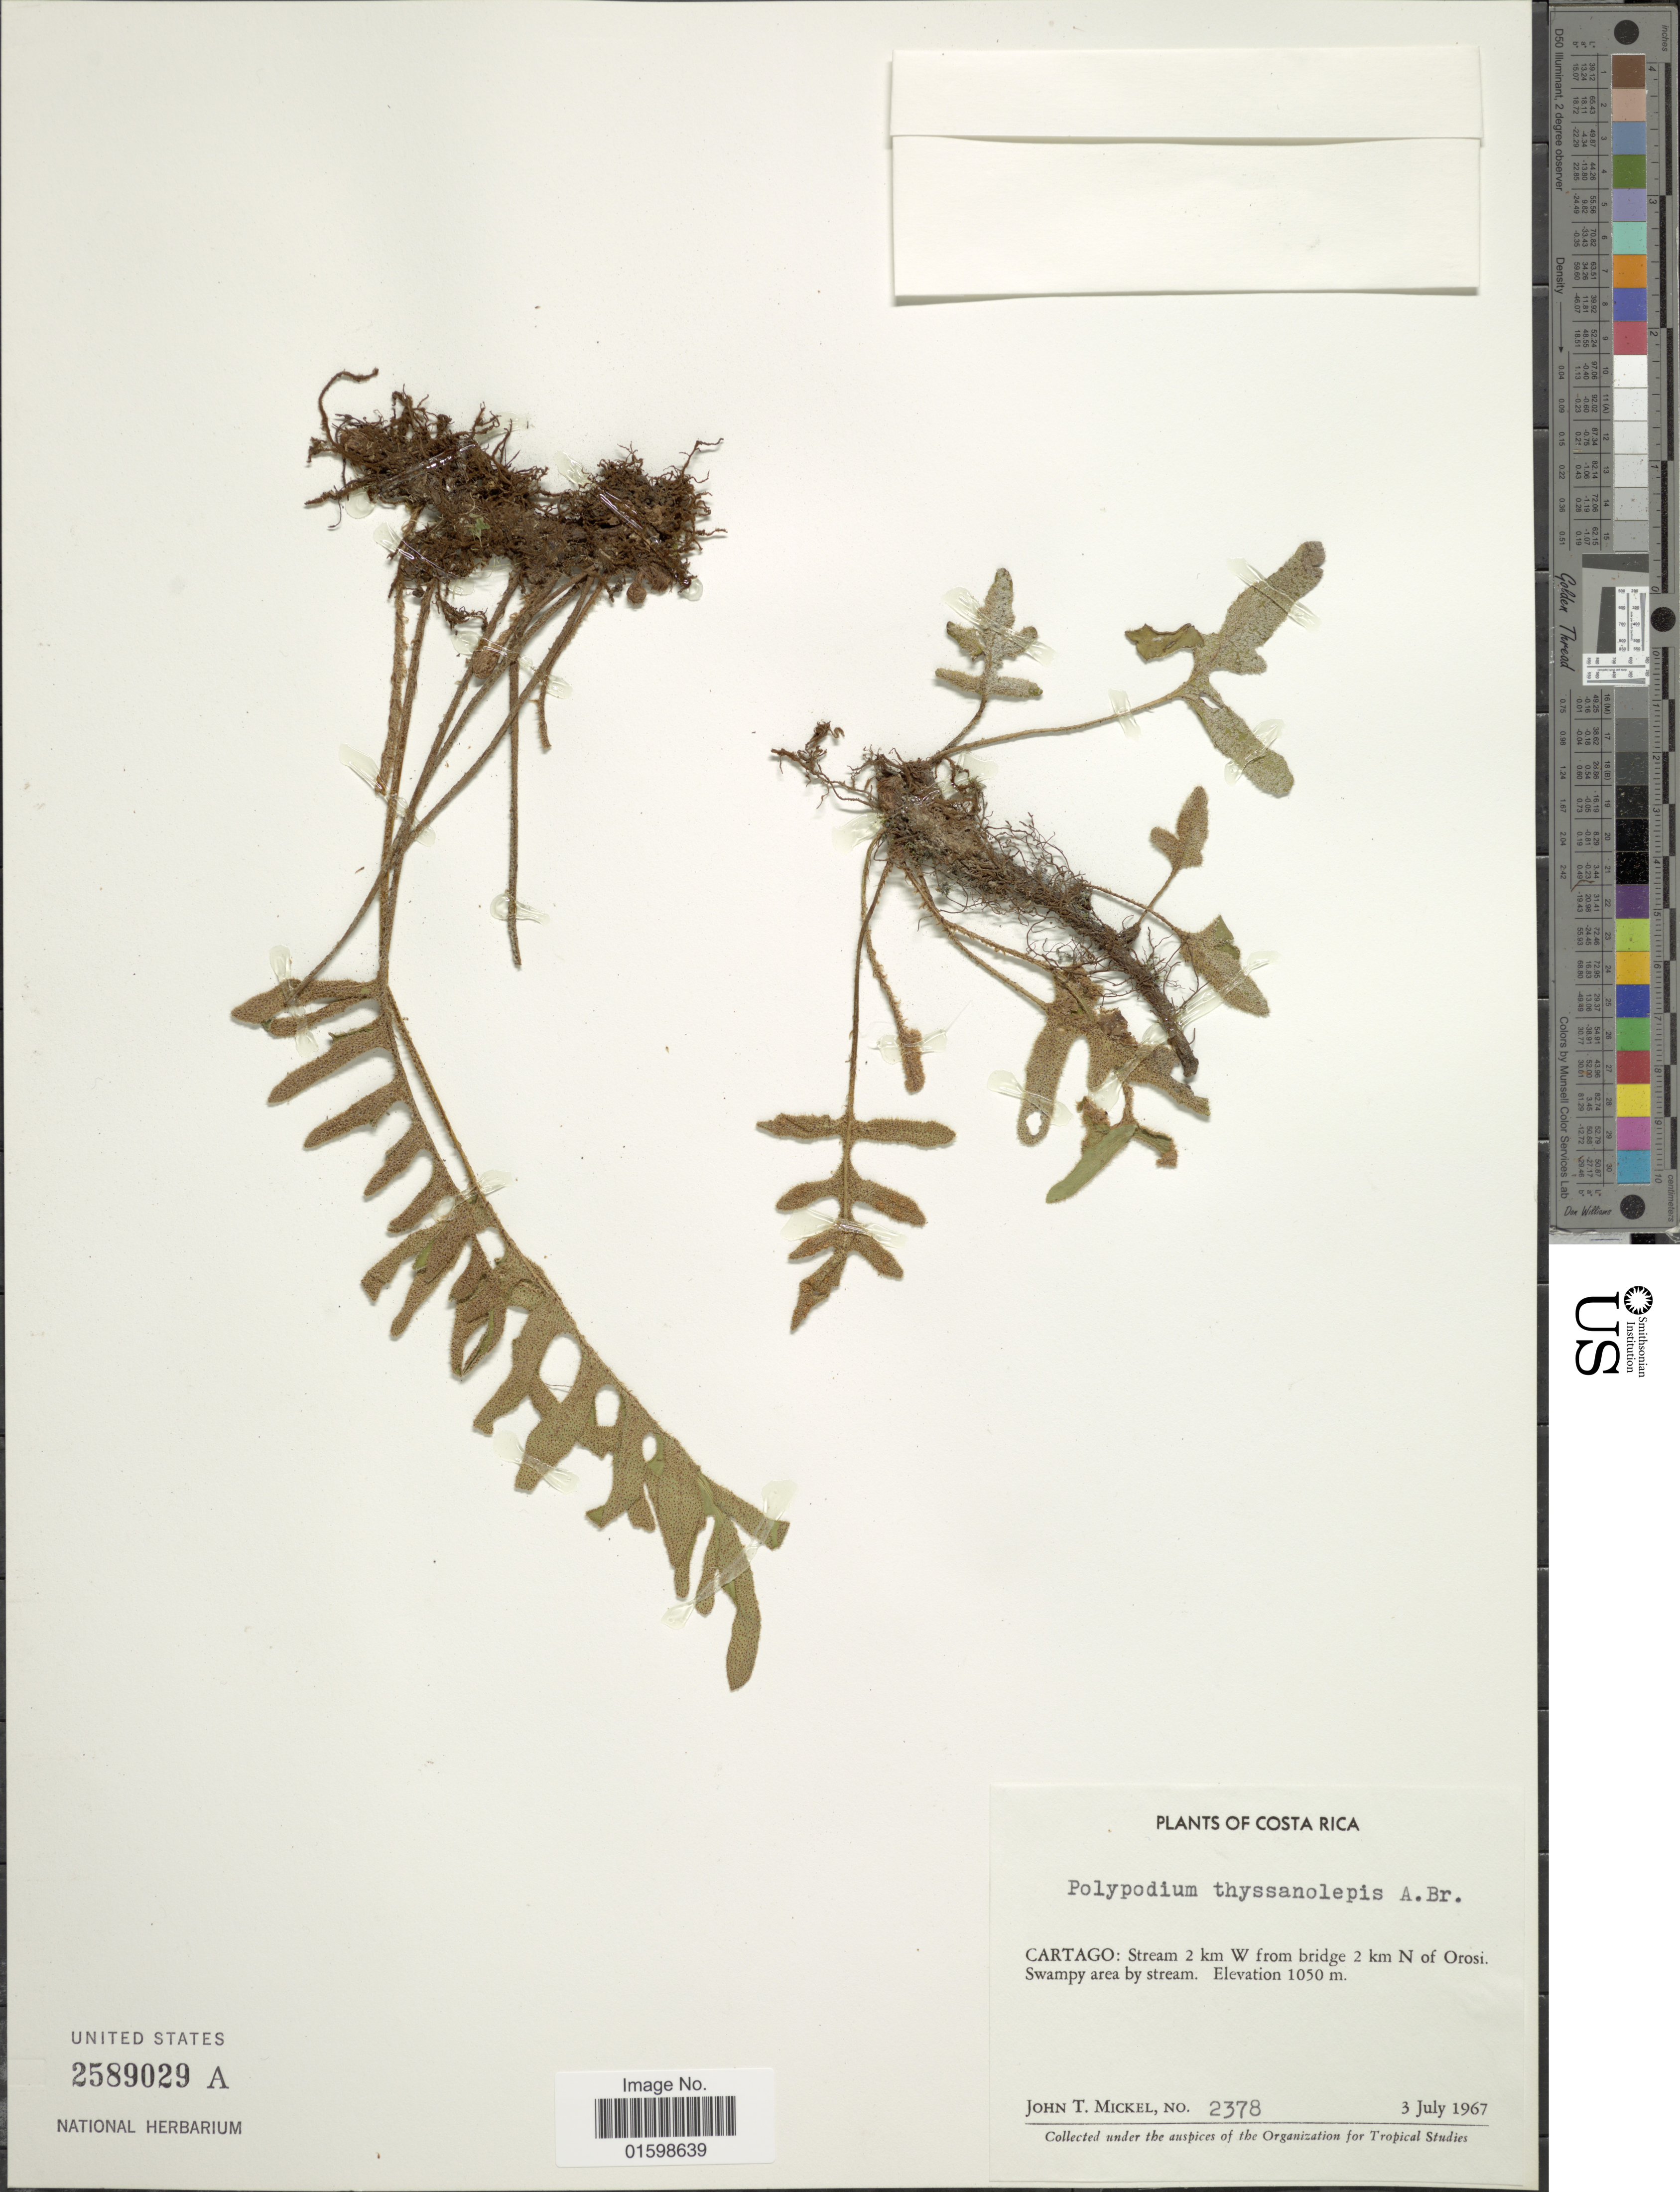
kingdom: Plantae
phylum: Tracheophyta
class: Polypodiopsida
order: Polypodiales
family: Polypodiaceae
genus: Pleopeltis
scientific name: Pleopeltis thyssanolepis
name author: (A. Braun ex Klotzsch) E.G. Andrews & Windham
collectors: J. T. Mickel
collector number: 2378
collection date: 1967-07-03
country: Costa Rica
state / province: Cartago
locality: Stream 2 km W from bridge 2 km N of Orosi, swampy area by stream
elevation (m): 1050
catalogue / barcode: US 2589029A